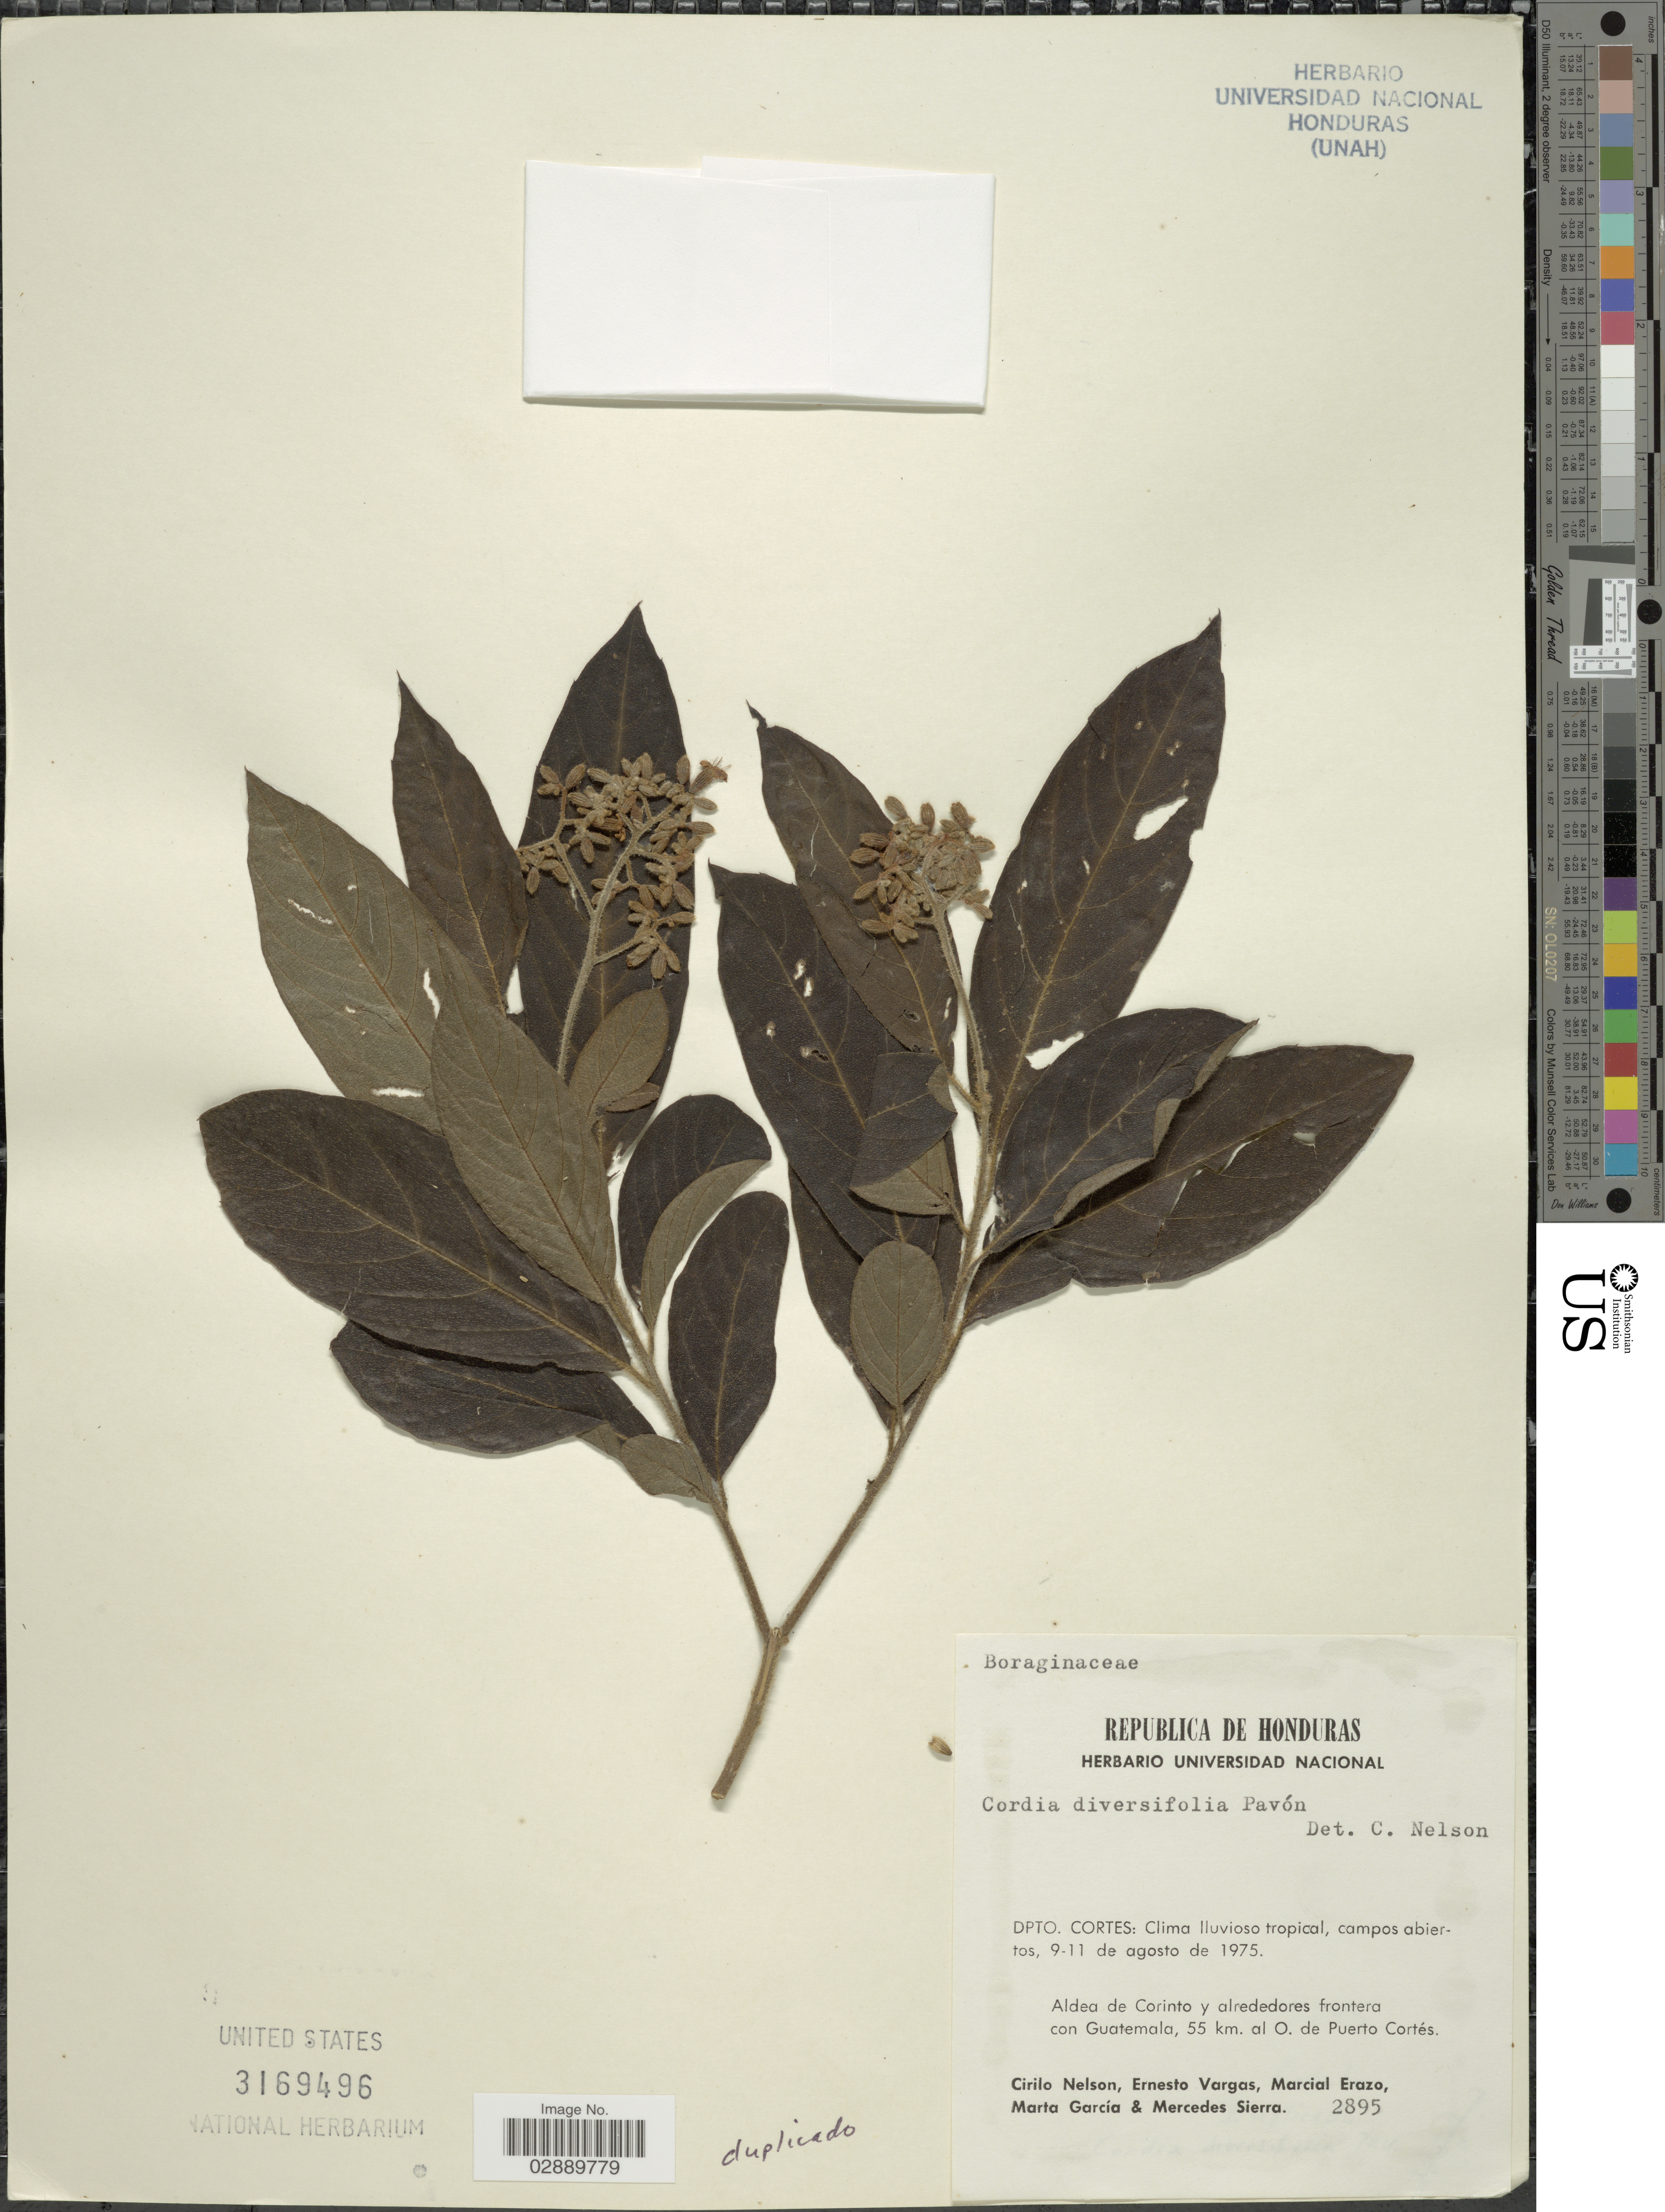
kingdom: Plantae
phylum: Tracheophyta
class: Magnoliopsida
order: Boraginales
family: Cordiaceae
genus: Cordia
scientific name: Cordia diversifolia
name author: Pav. ex DC.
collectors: C. Nelson, E. Vargas, M. Erazo, M. Garcia & M. Sierra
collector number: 2895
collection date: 1975-08-09/1975-08-11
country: Honduras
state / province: Cortés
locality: Dpto. Cortes: Clima lluvioso tropical, campos abiertos. Aldea de Corinto y alrededores frontera con Guatemala, 55 km. al O. de Puerto Cortés.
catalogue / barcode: US 3169496